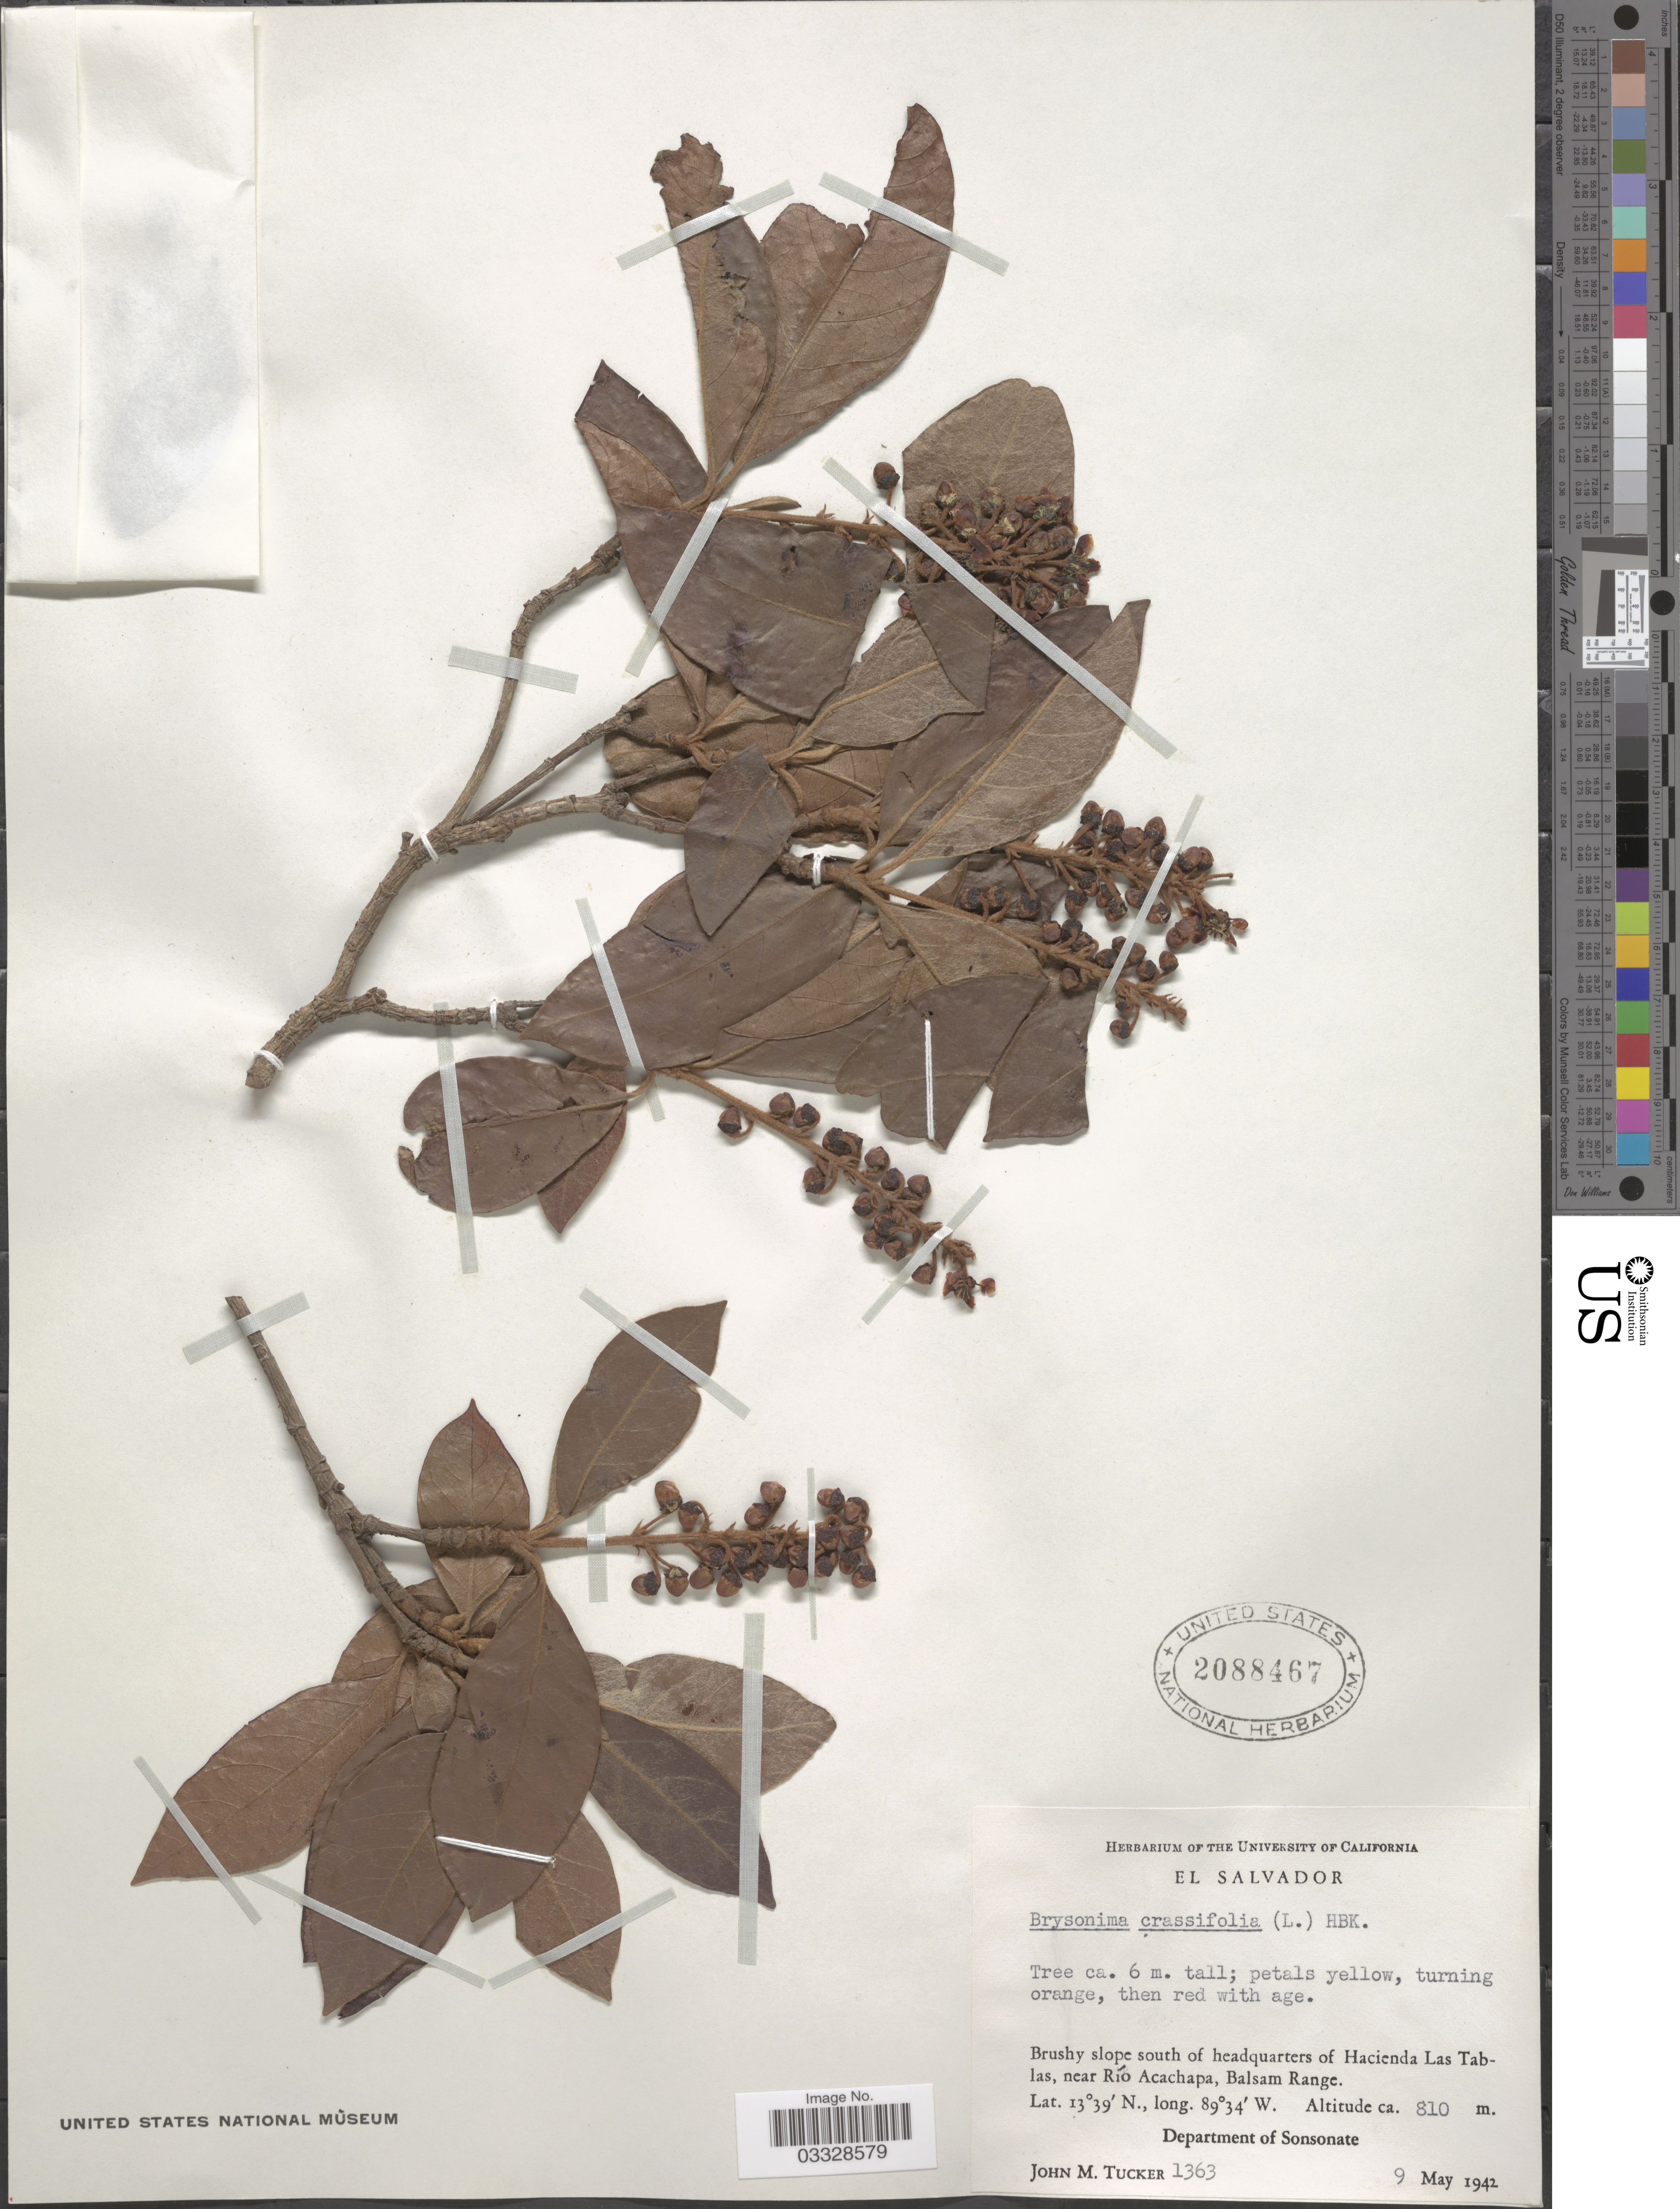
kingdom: Plantae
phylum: Tracheophyta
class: Magnoliopsida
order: Malpighiales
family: Malpighiaceae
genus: Byrsonima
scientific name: Byrsonima crassifolia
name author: (L.) Kunth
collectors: J. M. Tucker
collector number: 1363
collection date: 1942-05-09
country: El Salvador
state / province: Sonsonate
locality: Brushy slope south of headquarters of Hacienda Las Tablas, near Río Acachapa, Balsam Range. Department of Sonsonate.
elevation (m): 810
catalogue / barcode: US 2088467